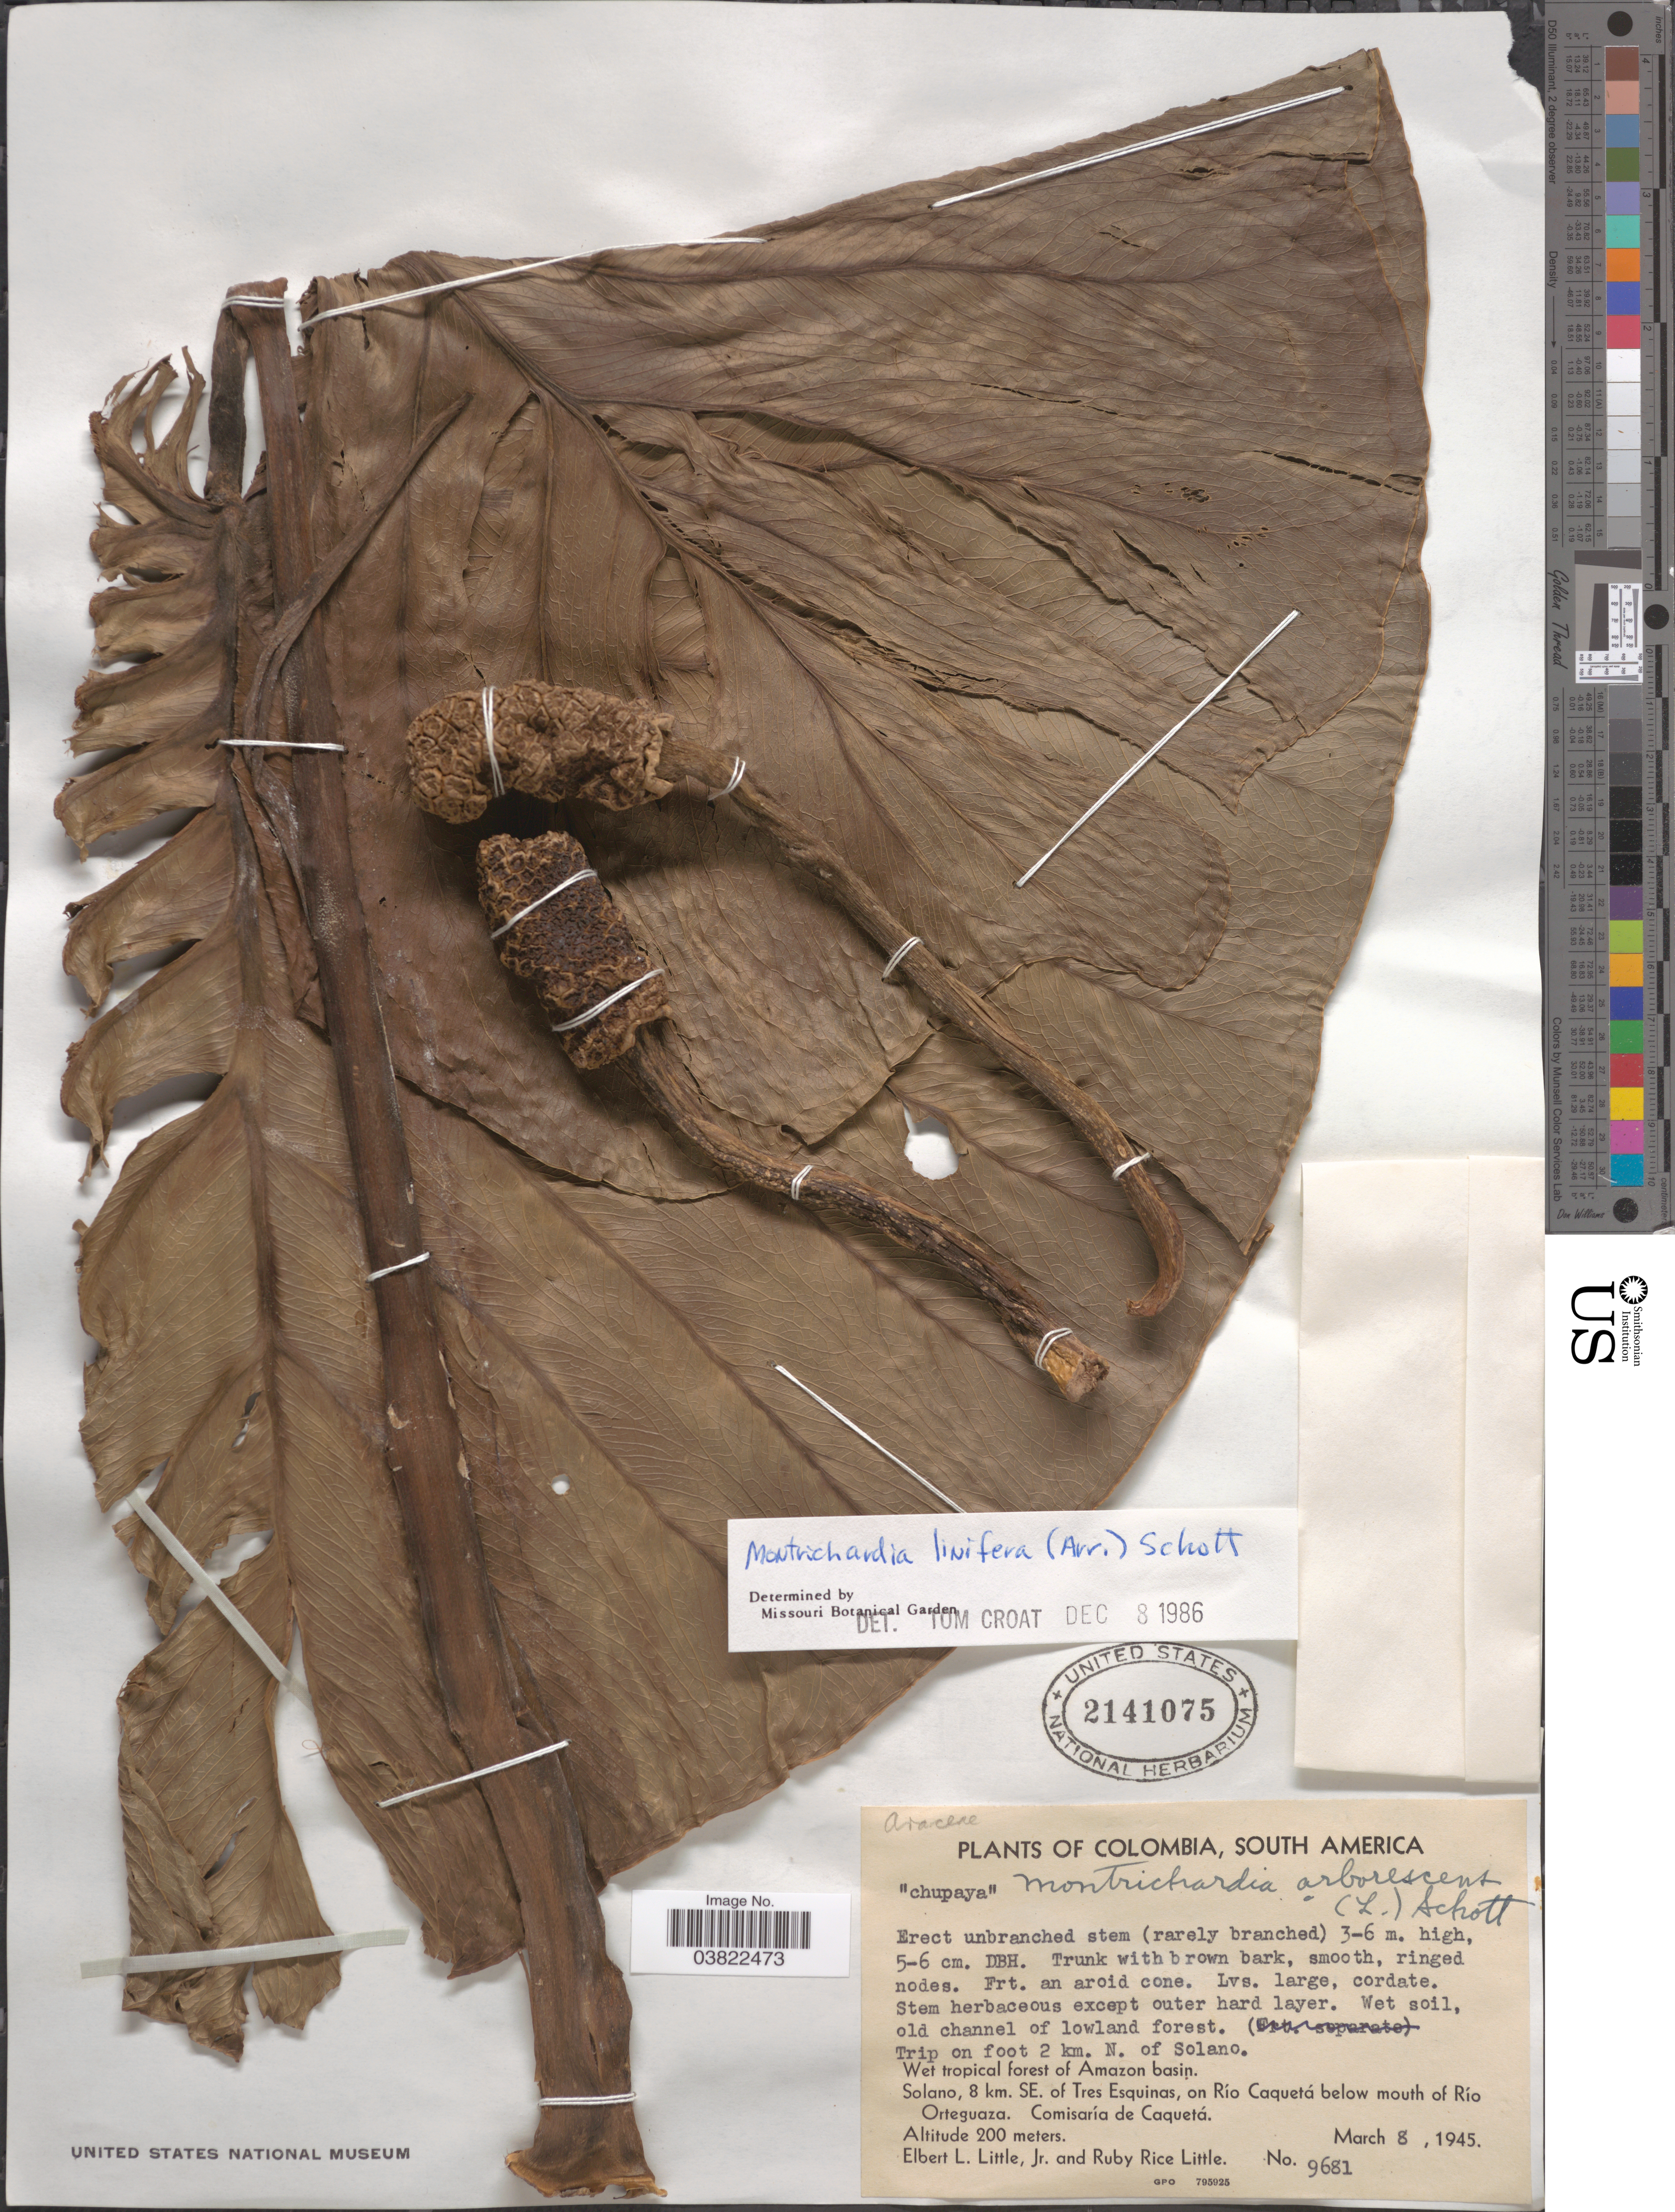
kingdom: Plantae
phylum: Tracheophyta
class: Liliopsida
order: Alismatales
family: Araceae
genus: Montrichardia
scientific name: Montrichardia linifera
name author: (Arruda) Schott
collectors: E. L. Little & R. R. Little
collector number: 9681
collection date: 1945-03-08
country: Colombia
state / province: Caquetá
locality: Trip on foot 2 km. N. of Solano. Wet tropical forest of Amazon basin. Solano, 8 km. SE. of Tres Esquinas, on Río Caquetá below mouth of Río Orteguaza. Comisaría de Caquetá.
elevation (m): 200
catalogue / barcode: US 2141075